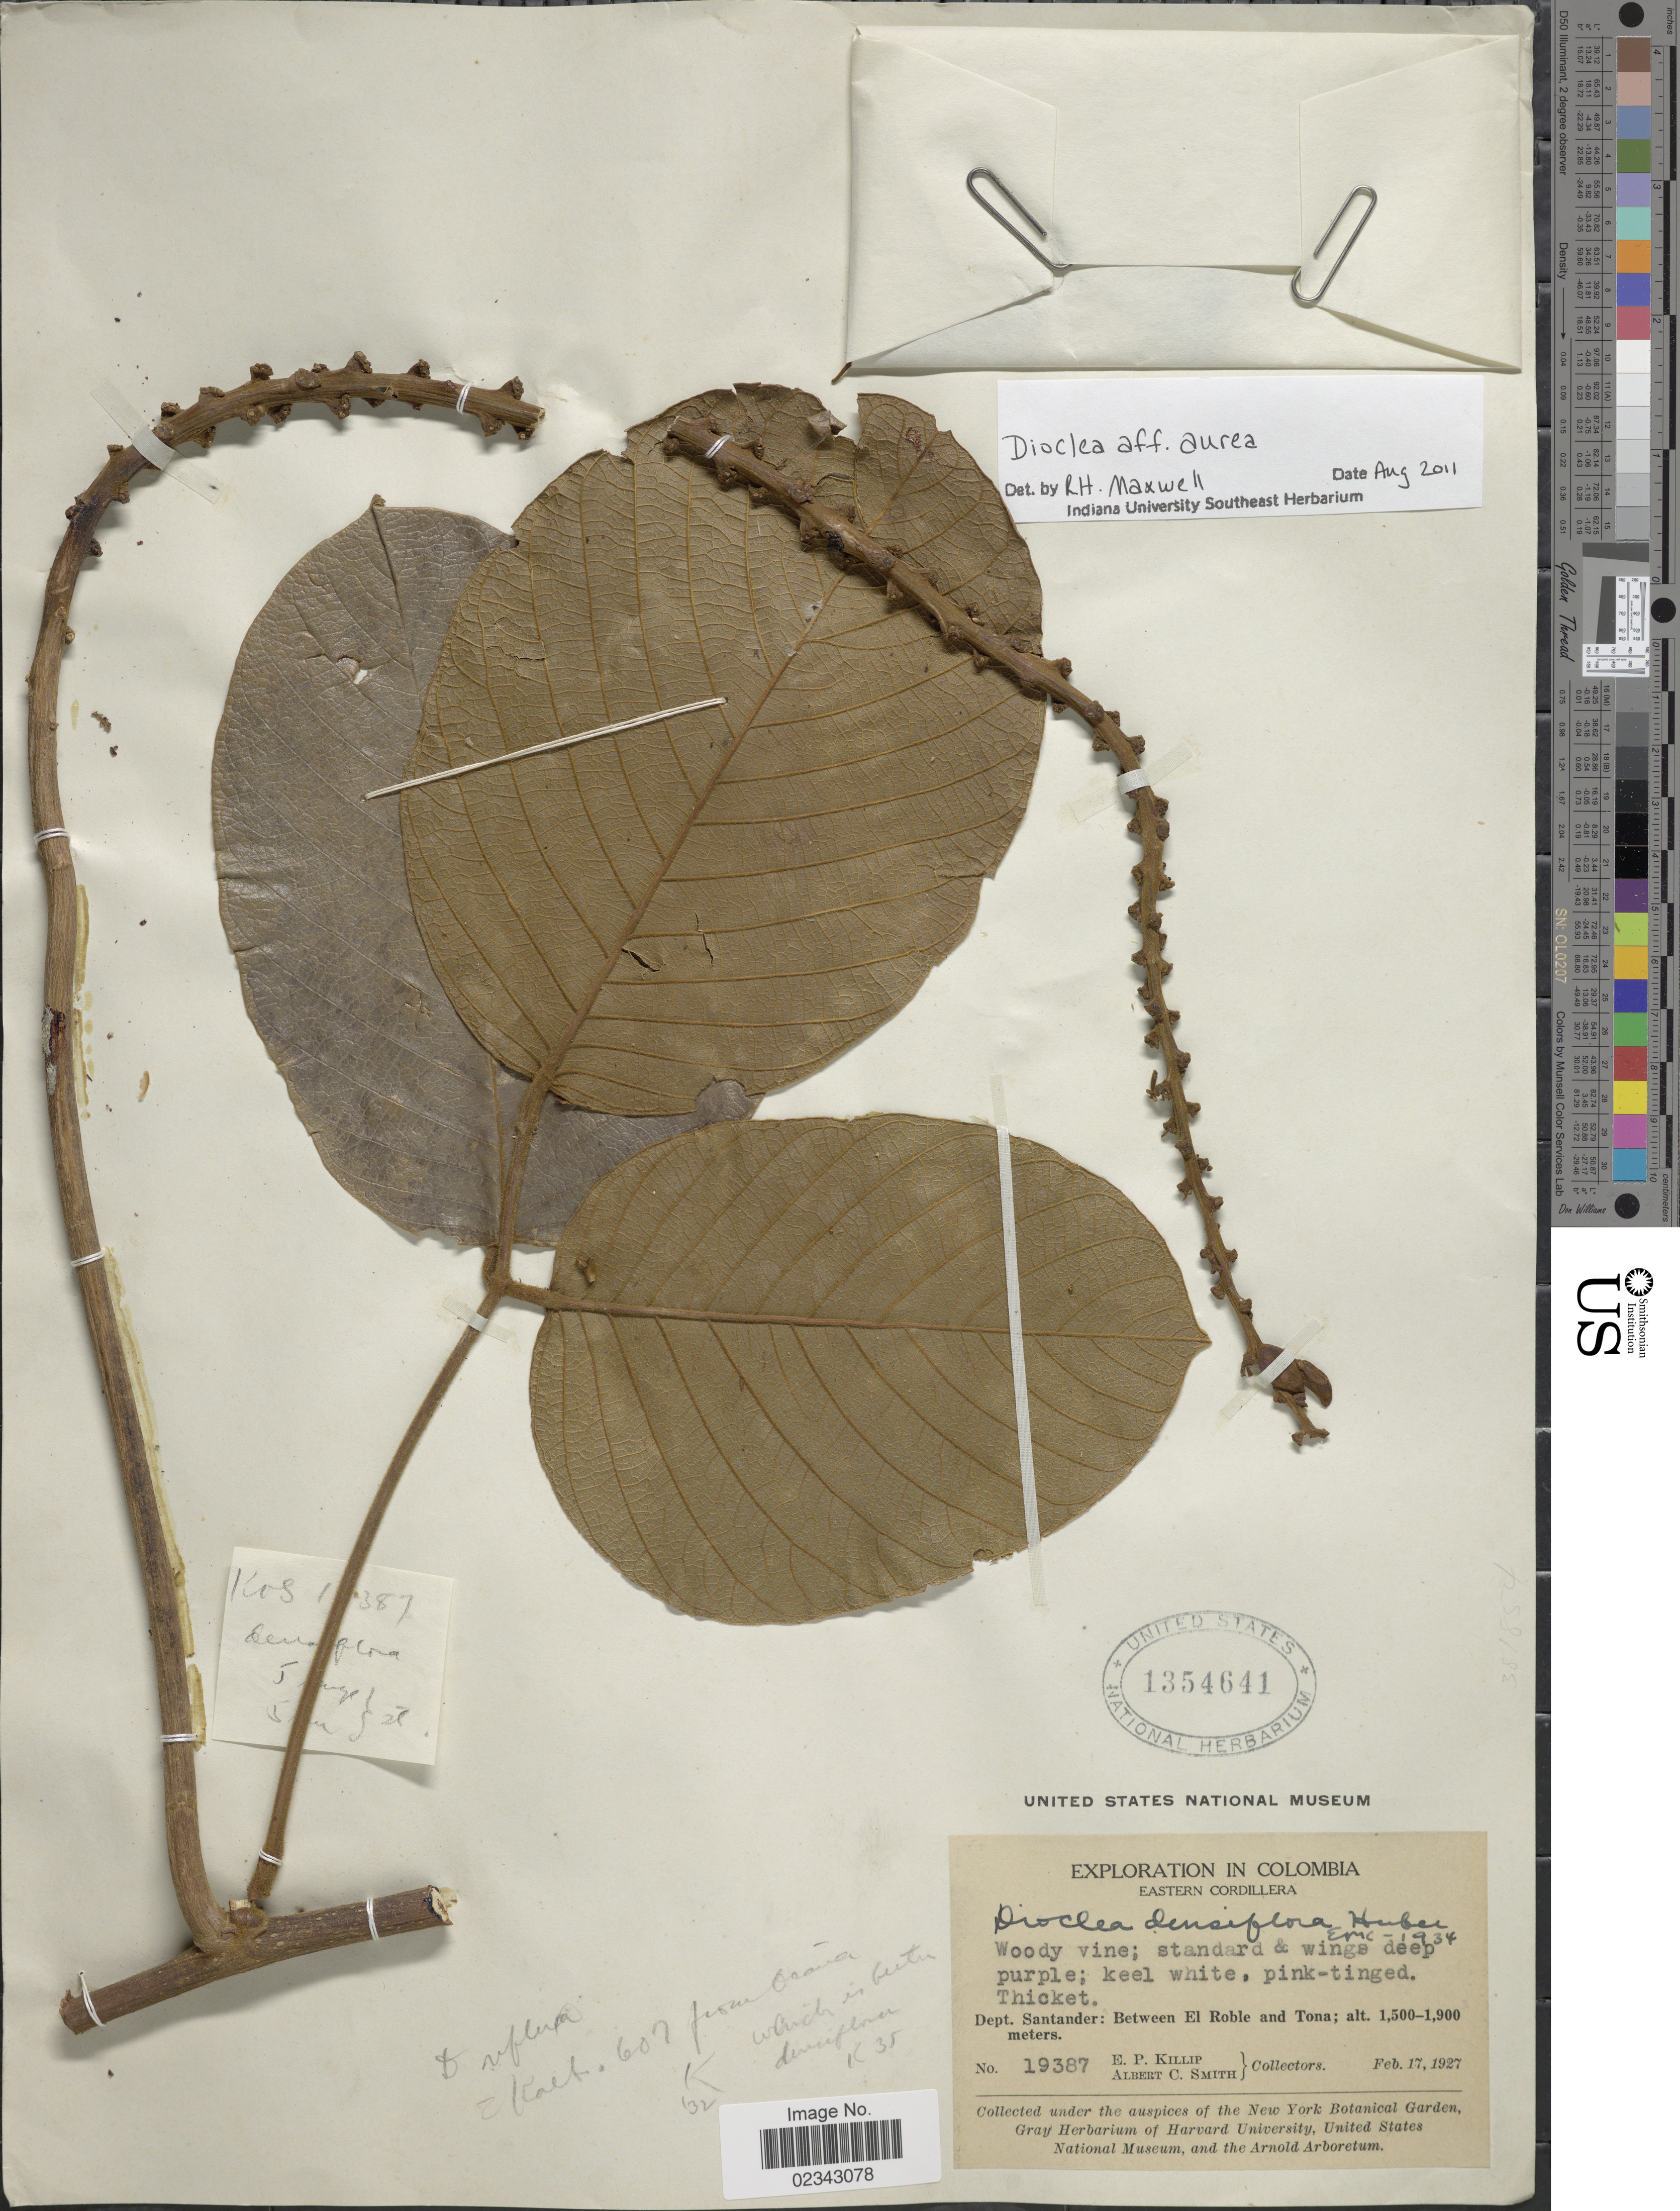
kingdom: Plantae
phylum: Tracheophyta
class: Magnoliopsida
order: Fabales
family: Fabaceae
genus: Macropsychanthus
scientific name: Macropsychanthus aff. aureus (R.H. Maxwell) L.P. Queiroz & Snak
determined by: Strong, Mark T., (BOT), Smithsonian Institution - National Museum of Natural History (UNITED STATES)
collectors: E. P. Killip & A. C. Smith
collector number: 19387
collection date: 1927-02-17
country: Colombia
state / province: Santander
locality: Eastern Cordillera, Dept. Santander: between El Roble and Tona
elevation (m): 1500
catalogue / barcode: US 1354641